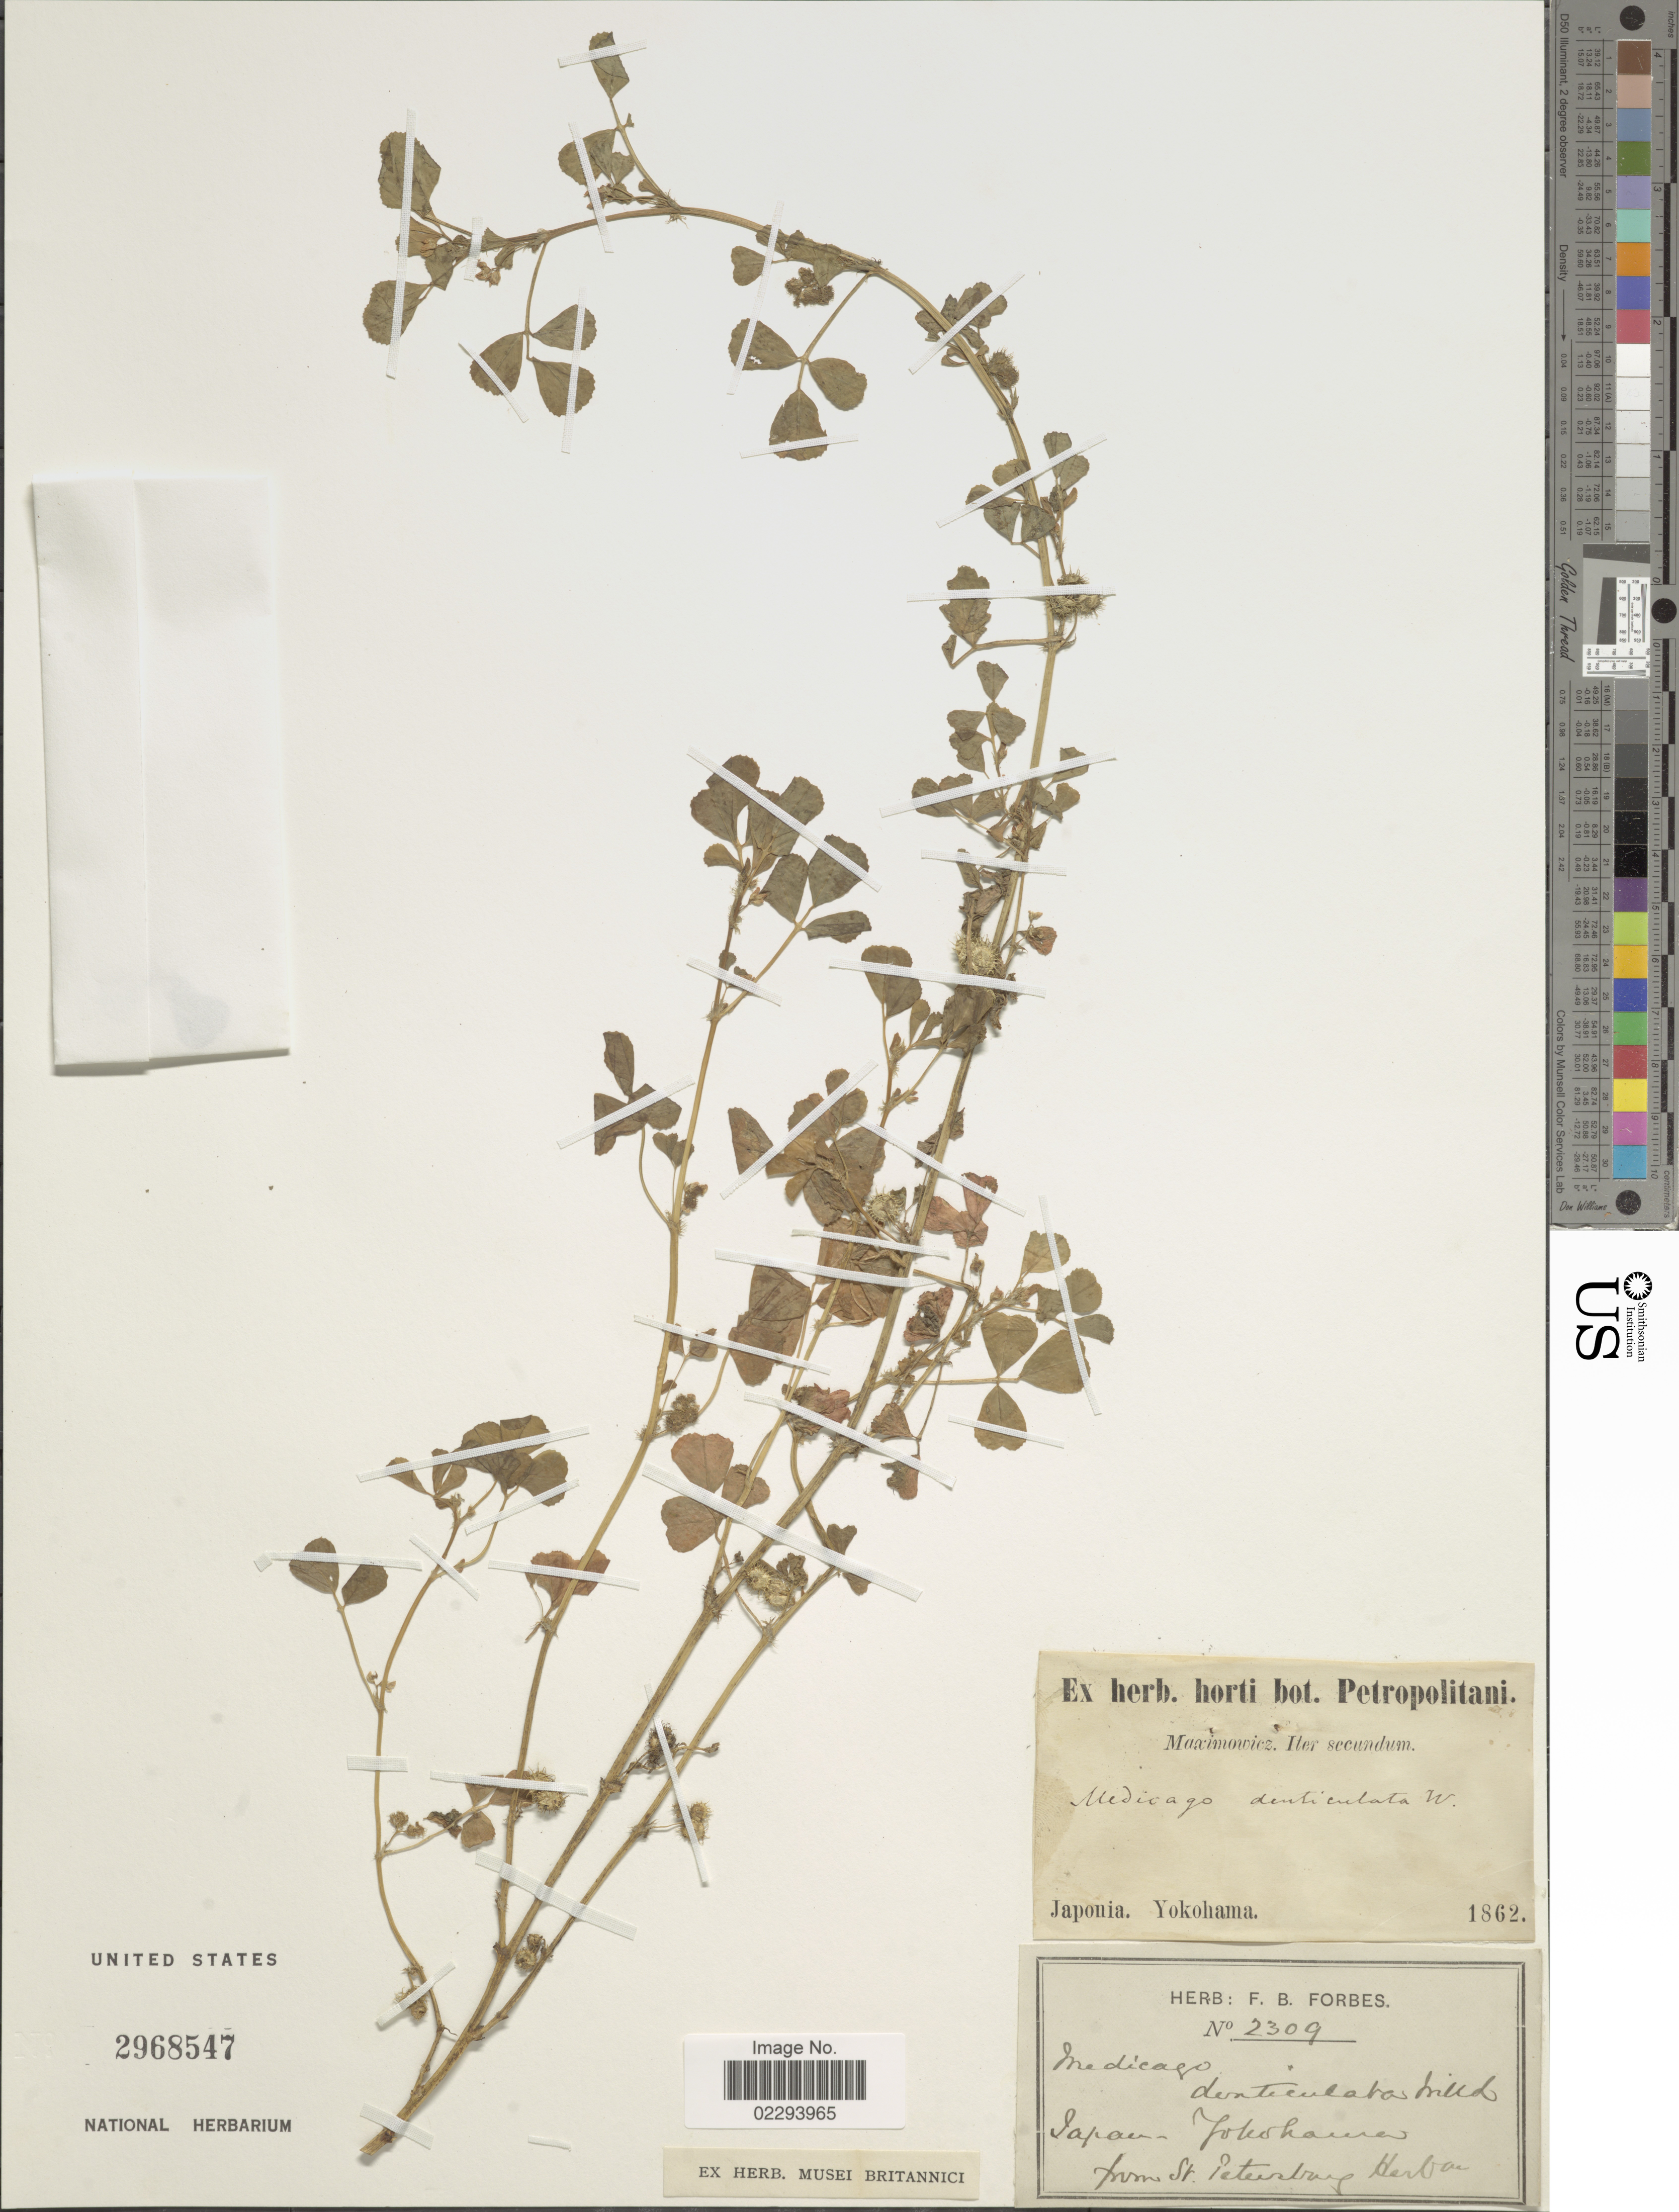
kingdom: Plantae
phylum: Tracheophyta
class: Magnoliopsida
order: Fabales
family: Fabaceae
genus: Medicago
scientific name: Medicago denticulata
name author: Willd.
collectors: Maximowicz, --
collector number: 2309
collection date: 1862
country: Japan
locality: Japonia, Yokohama.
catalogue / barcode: US 2968547